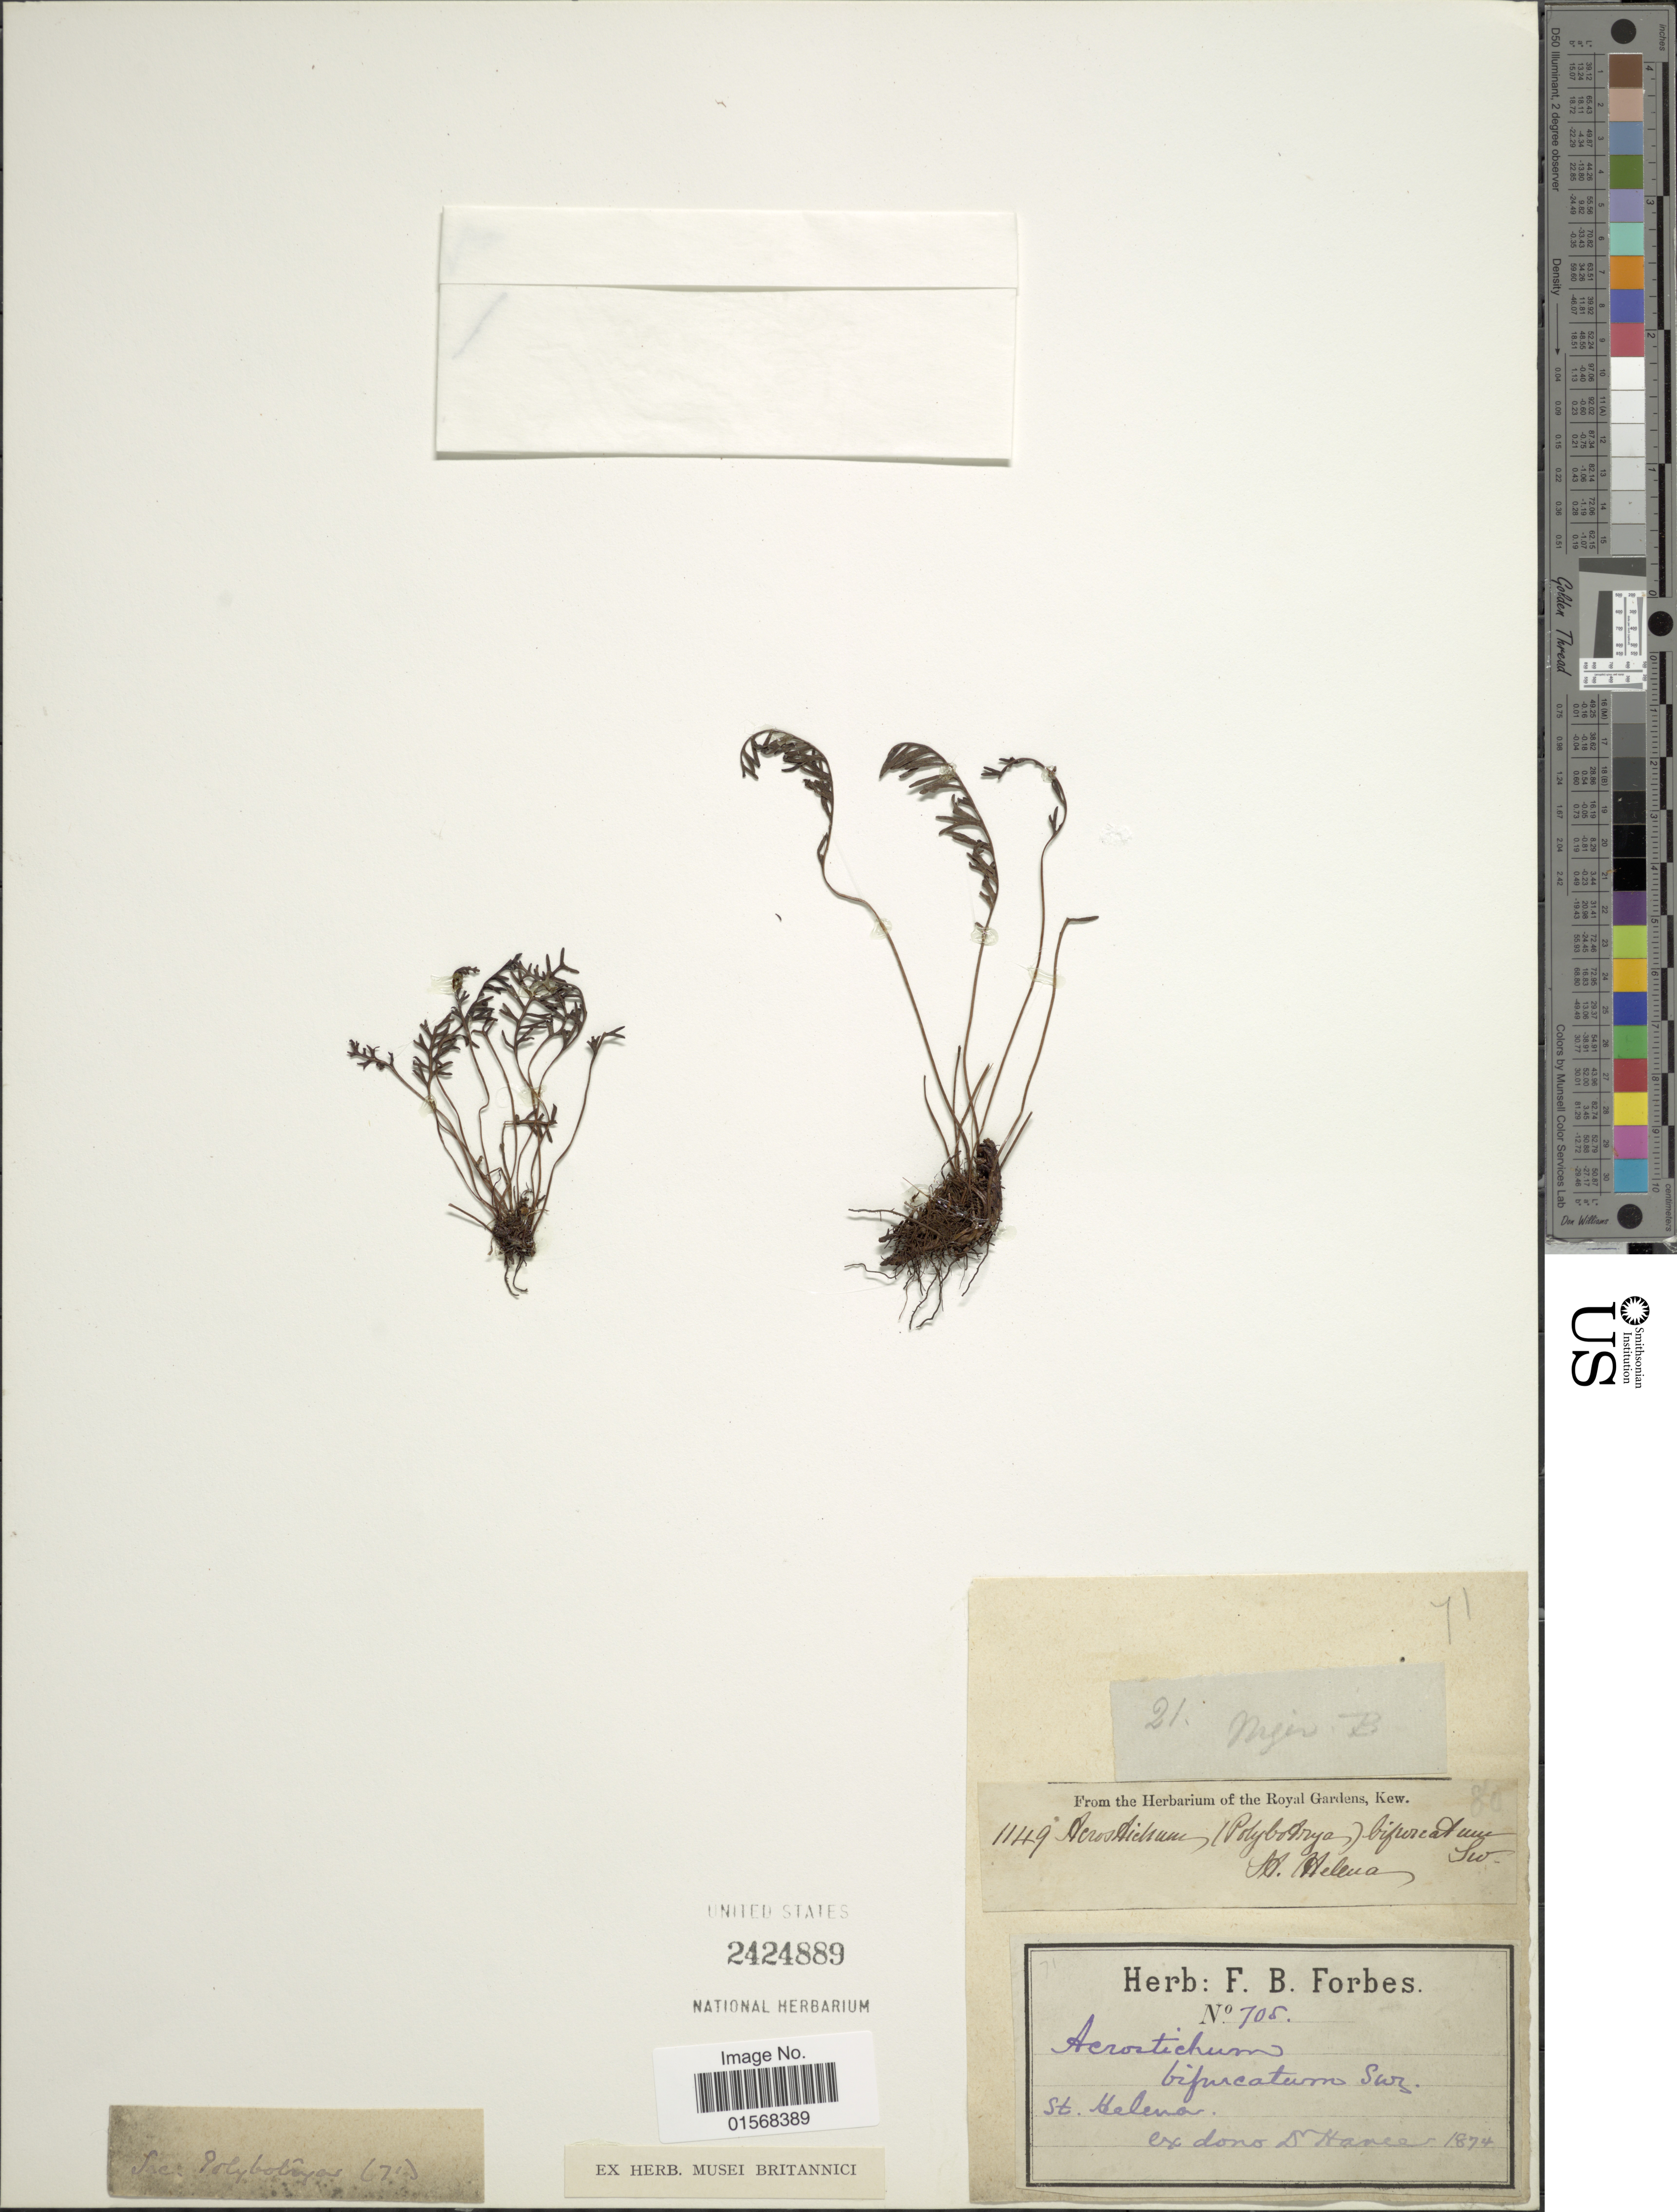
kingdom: Plantae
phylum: Tracheophyta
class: Polypodiopsida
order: Polypodiales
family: Dryopteridaceae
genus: Elaphoglossum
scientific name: Elaphoglossum furcatum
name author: (L. f.) Christ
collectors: Hanee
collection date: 1874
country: St. Helena Islands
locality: St. Helena.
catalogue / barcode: US 2424889